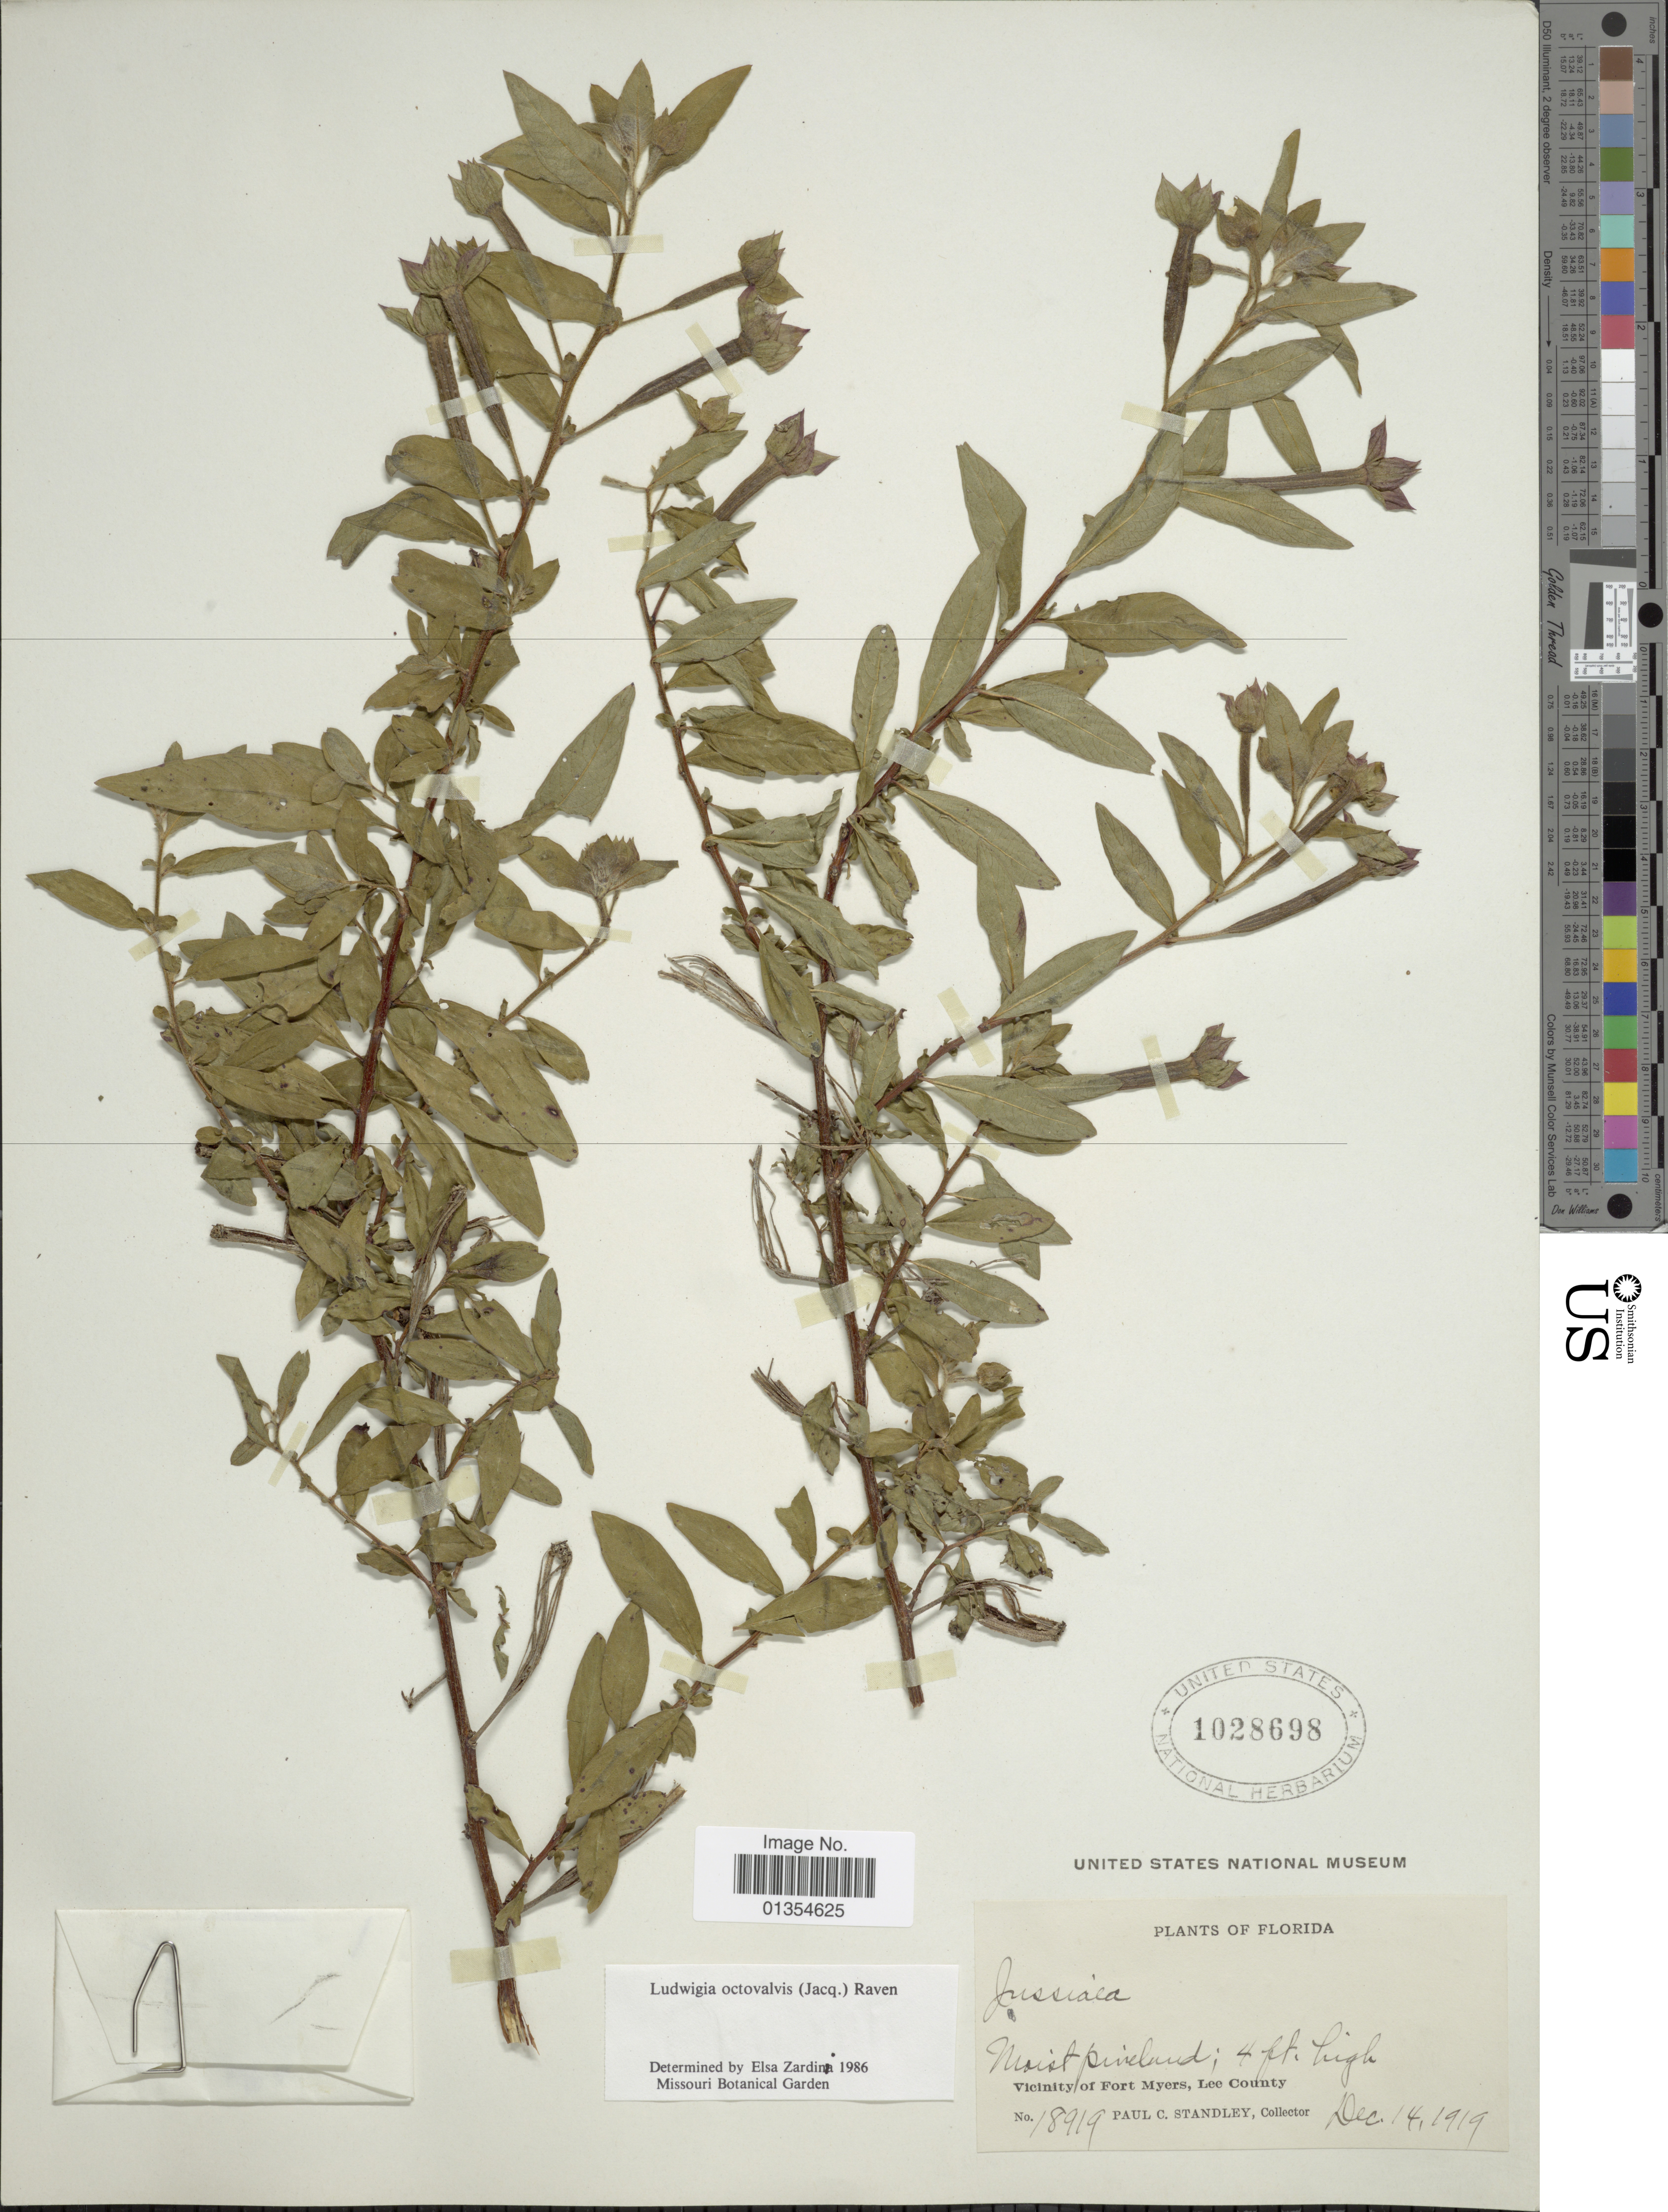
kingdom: Plantae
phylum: Tracheophyta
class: Magnoliopsida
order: Myrtales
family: Onagraceae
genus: Ludwigia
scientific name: Ludwigia octovalvis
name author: (Jacq.) P.H. Raven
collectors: P. C. Standley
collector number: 18919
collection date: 1919-12-14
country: United States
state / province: Florida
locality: Vicinity of Fort Myers, Lee County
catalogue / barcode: US 1028698